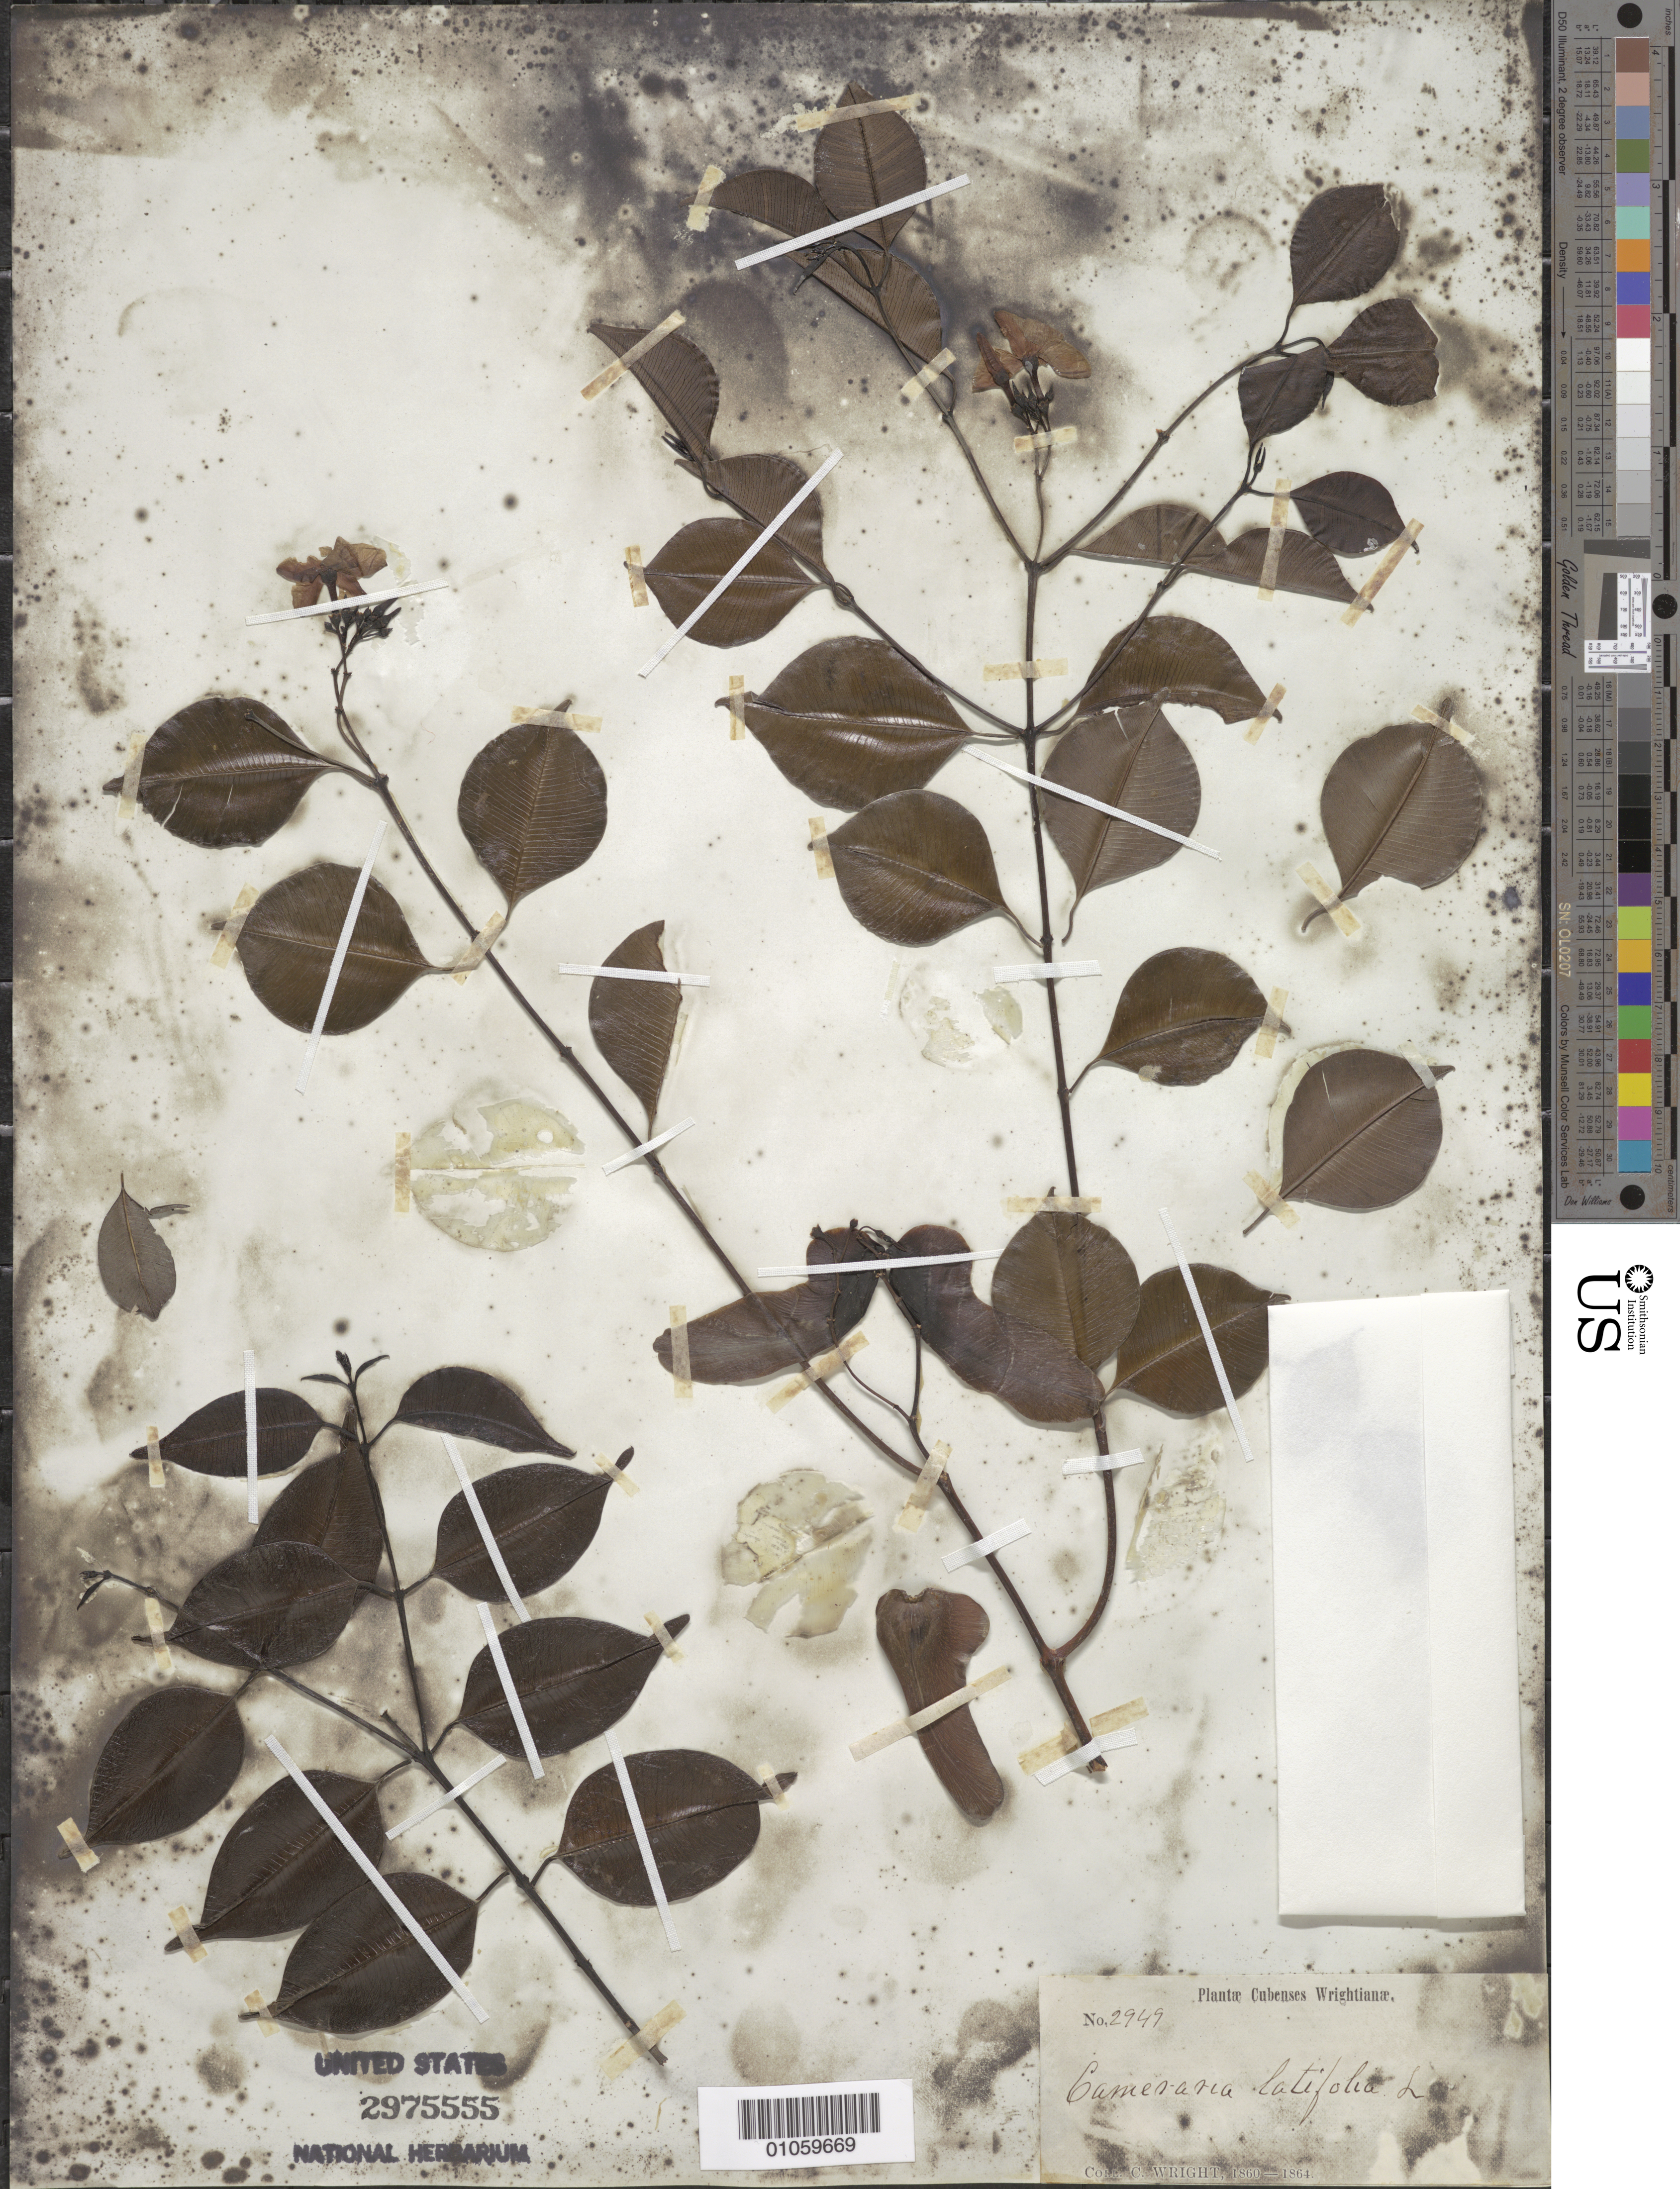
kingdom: Plantae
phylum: Tracheophyta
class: Magnoliopsida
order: Gentianales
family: Apocynaceae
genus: Cameraria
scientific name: Cameraria latifolia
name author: L.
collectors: C. Wright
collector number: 2949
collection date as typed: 1860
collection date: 1860/1864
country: Cuba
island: Cuba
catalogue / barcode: US 2975555